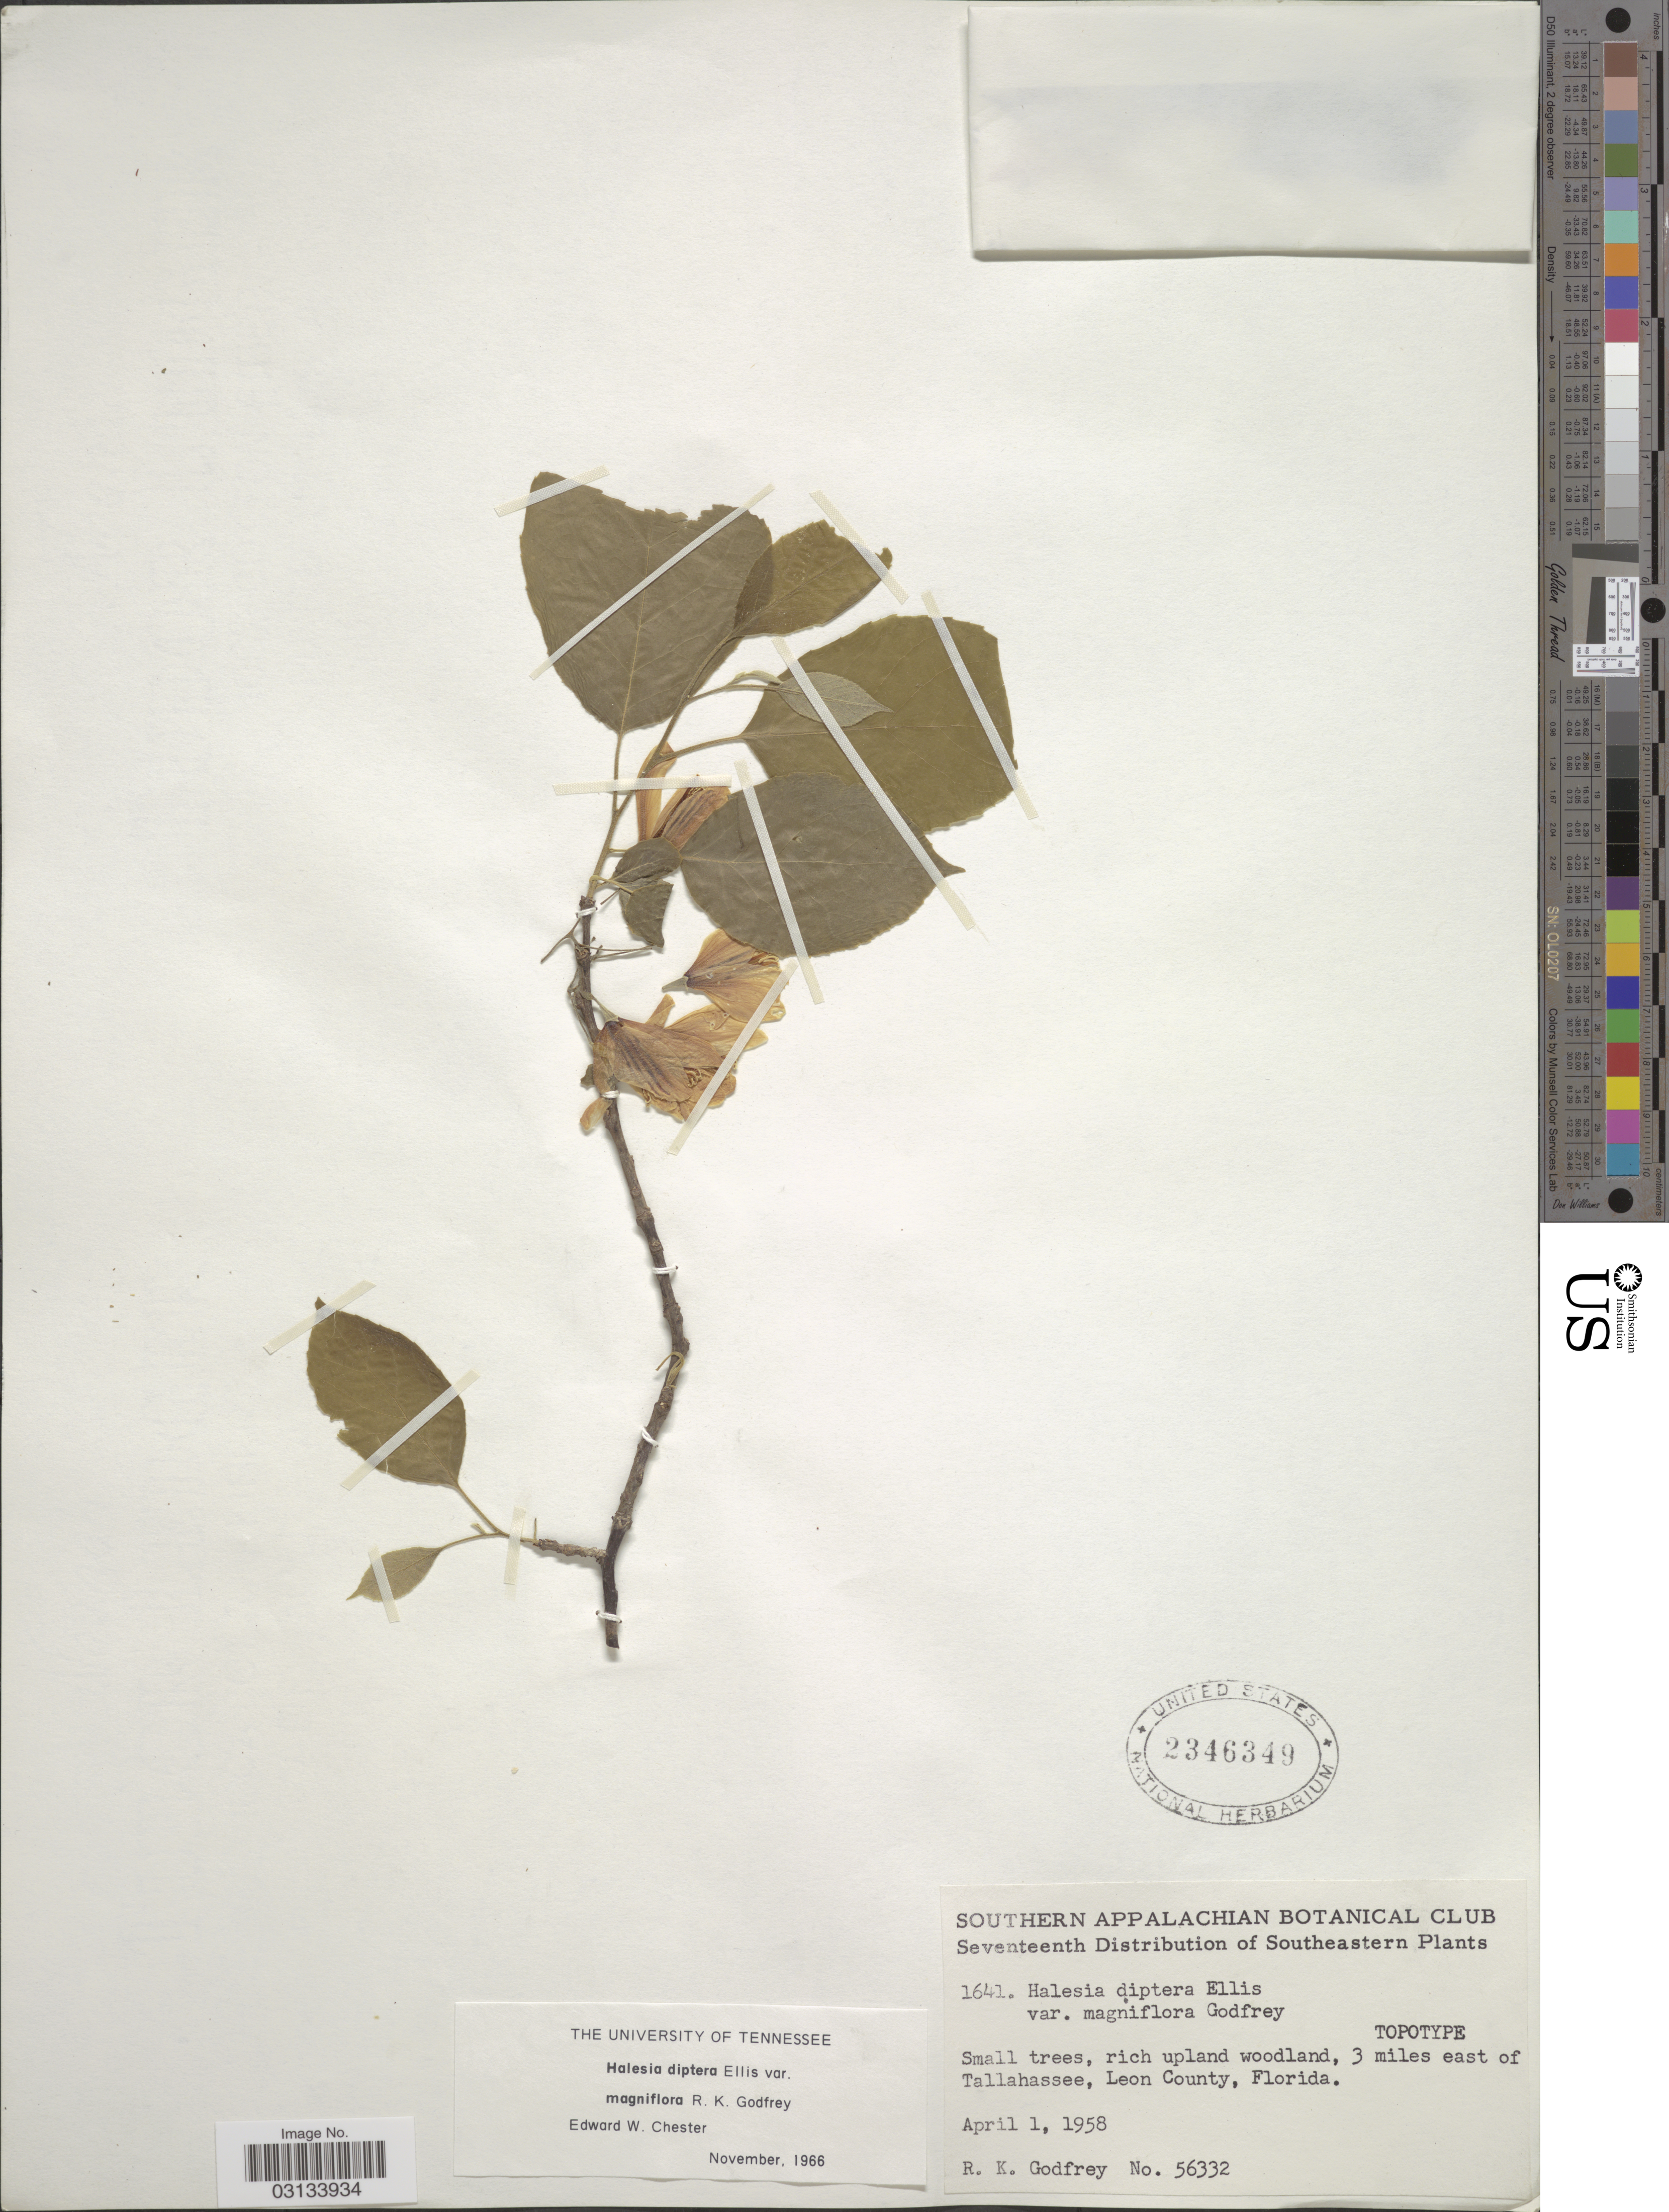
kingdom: Plantae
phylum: Tracheophyta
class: Magnoliopsida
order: Ericales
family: Styracaceae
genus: Halesia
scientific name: Halesia diptera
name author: J. Ellis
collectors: R. K. Godfrey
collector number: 56332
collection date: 1958-04-01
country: United States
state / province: Florida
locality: Southeastern. 3 miles east of Tallahassee, Leon County.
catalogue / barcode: US 2346349